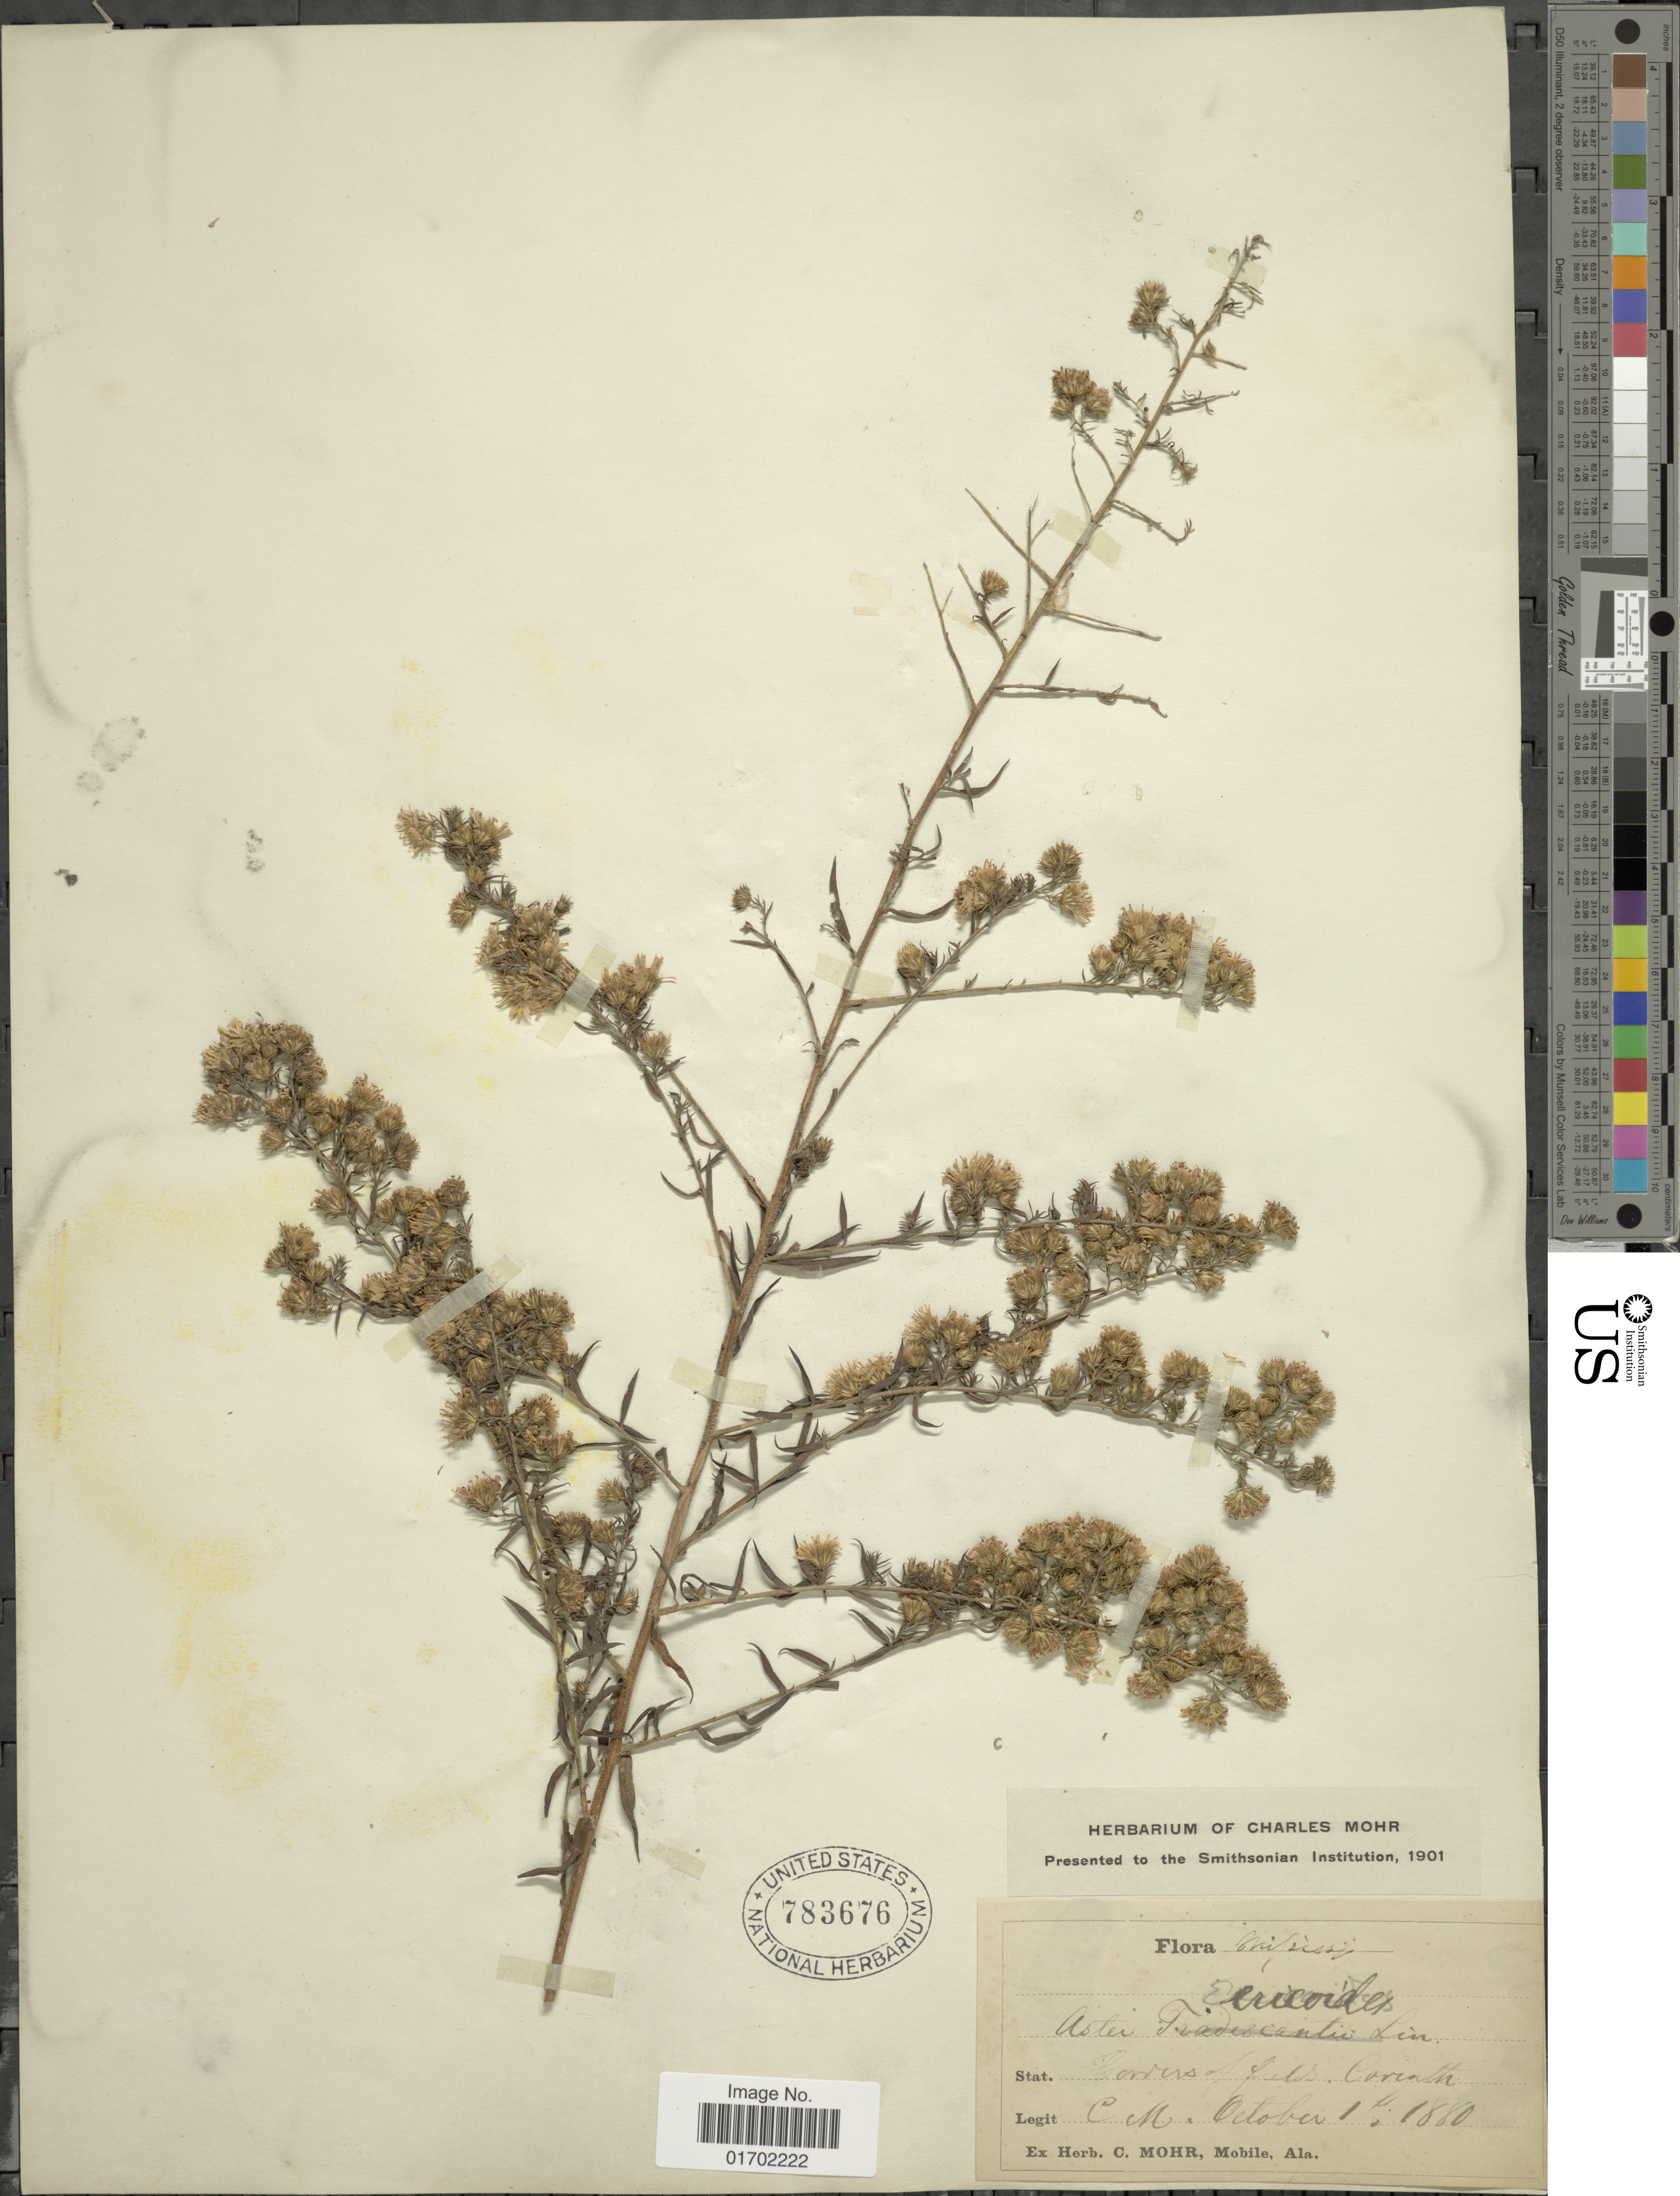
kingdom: Plantae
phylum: Tracheophyta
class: Magnoliopsida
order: Asterales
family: Asteraceae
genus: Symphyotrichum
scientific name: Symphyotrichum pilosum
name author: (Willd.) G.L. Nesom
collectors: Mohr, C. T. (herbarium)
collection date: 1880-10-01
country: United States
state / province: Mississippi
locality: Corinth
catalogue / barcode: US 783676